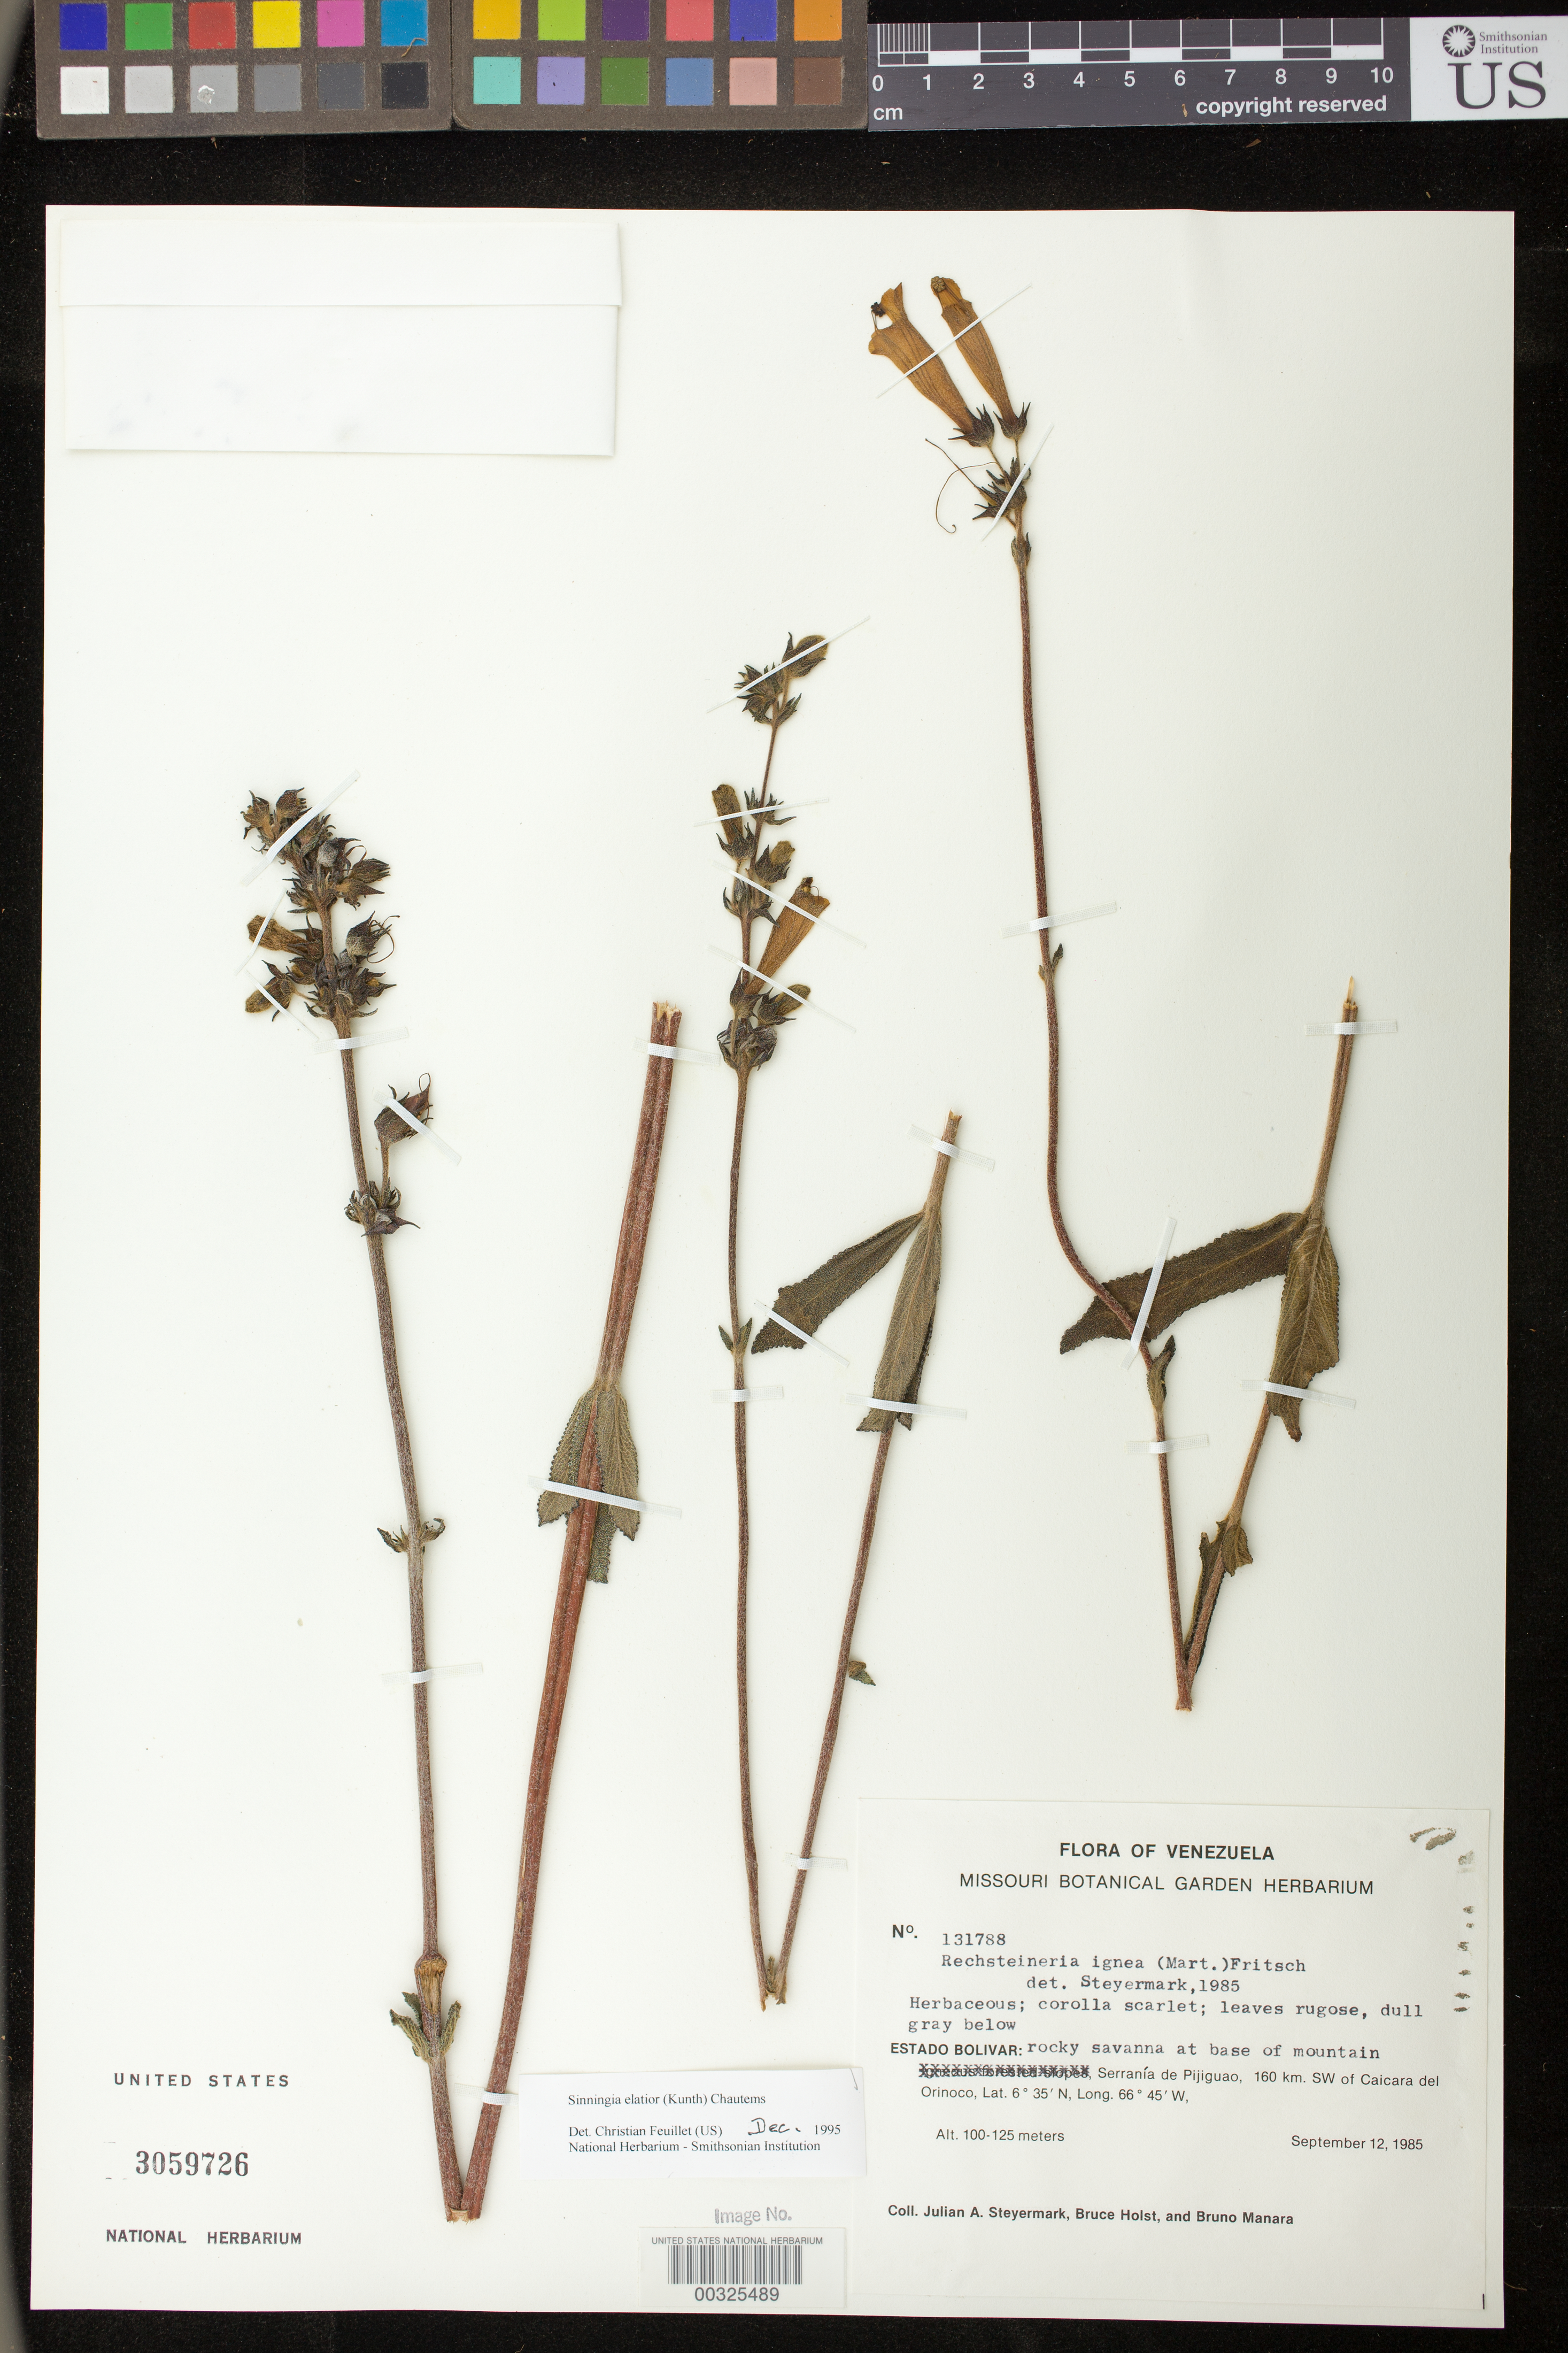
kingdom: Plantae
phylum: Tracheophyta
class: Magnoliopsida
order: Lamiales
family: Gesneriaceae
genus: Sinningia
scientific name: Sinningia elatior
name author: (Kunth) Chautems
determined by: Feuillet, C.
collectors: J. Steyermark, B. Holst & B. Manara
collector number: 131788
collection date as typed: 12 Sep 1985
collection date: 1985-09-12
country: Venezuela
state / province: Bolívar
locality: Serrania de Pijiguao, 160 km SW of Caicara del Orinoco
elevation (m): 100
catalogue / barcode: US 3059726